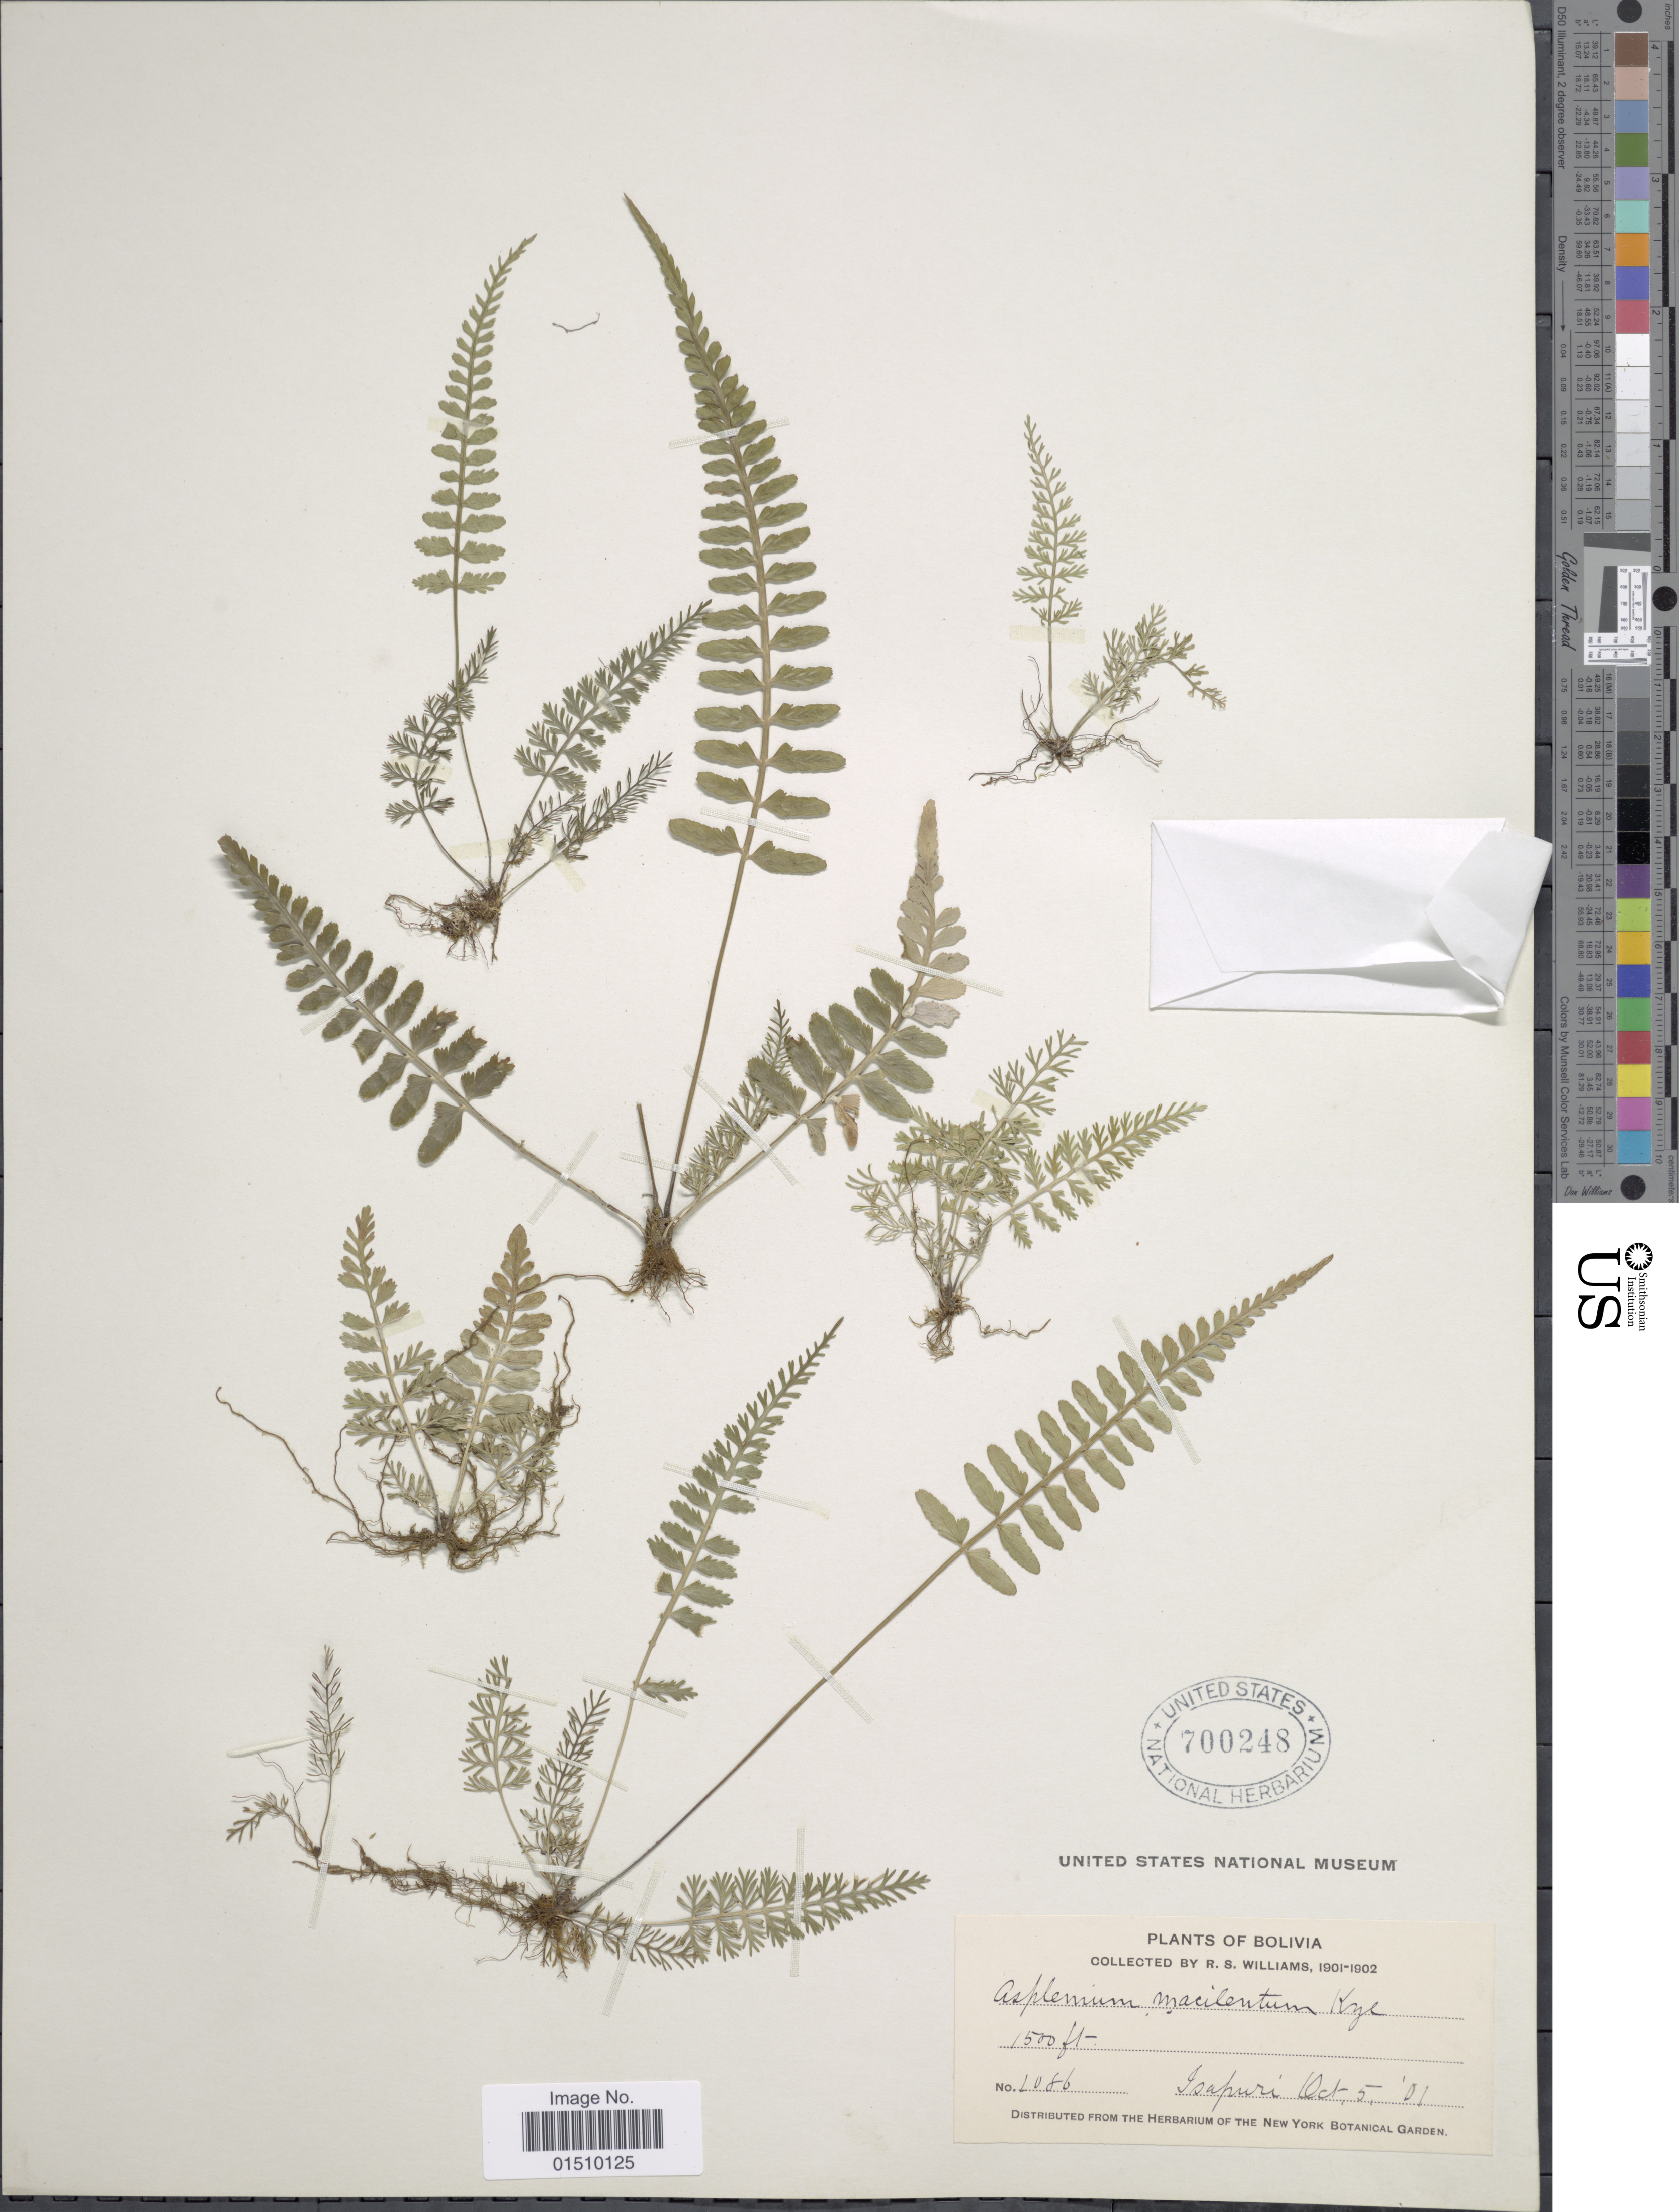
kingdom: Plantae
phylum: Tracheophyta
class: Polypodiopsida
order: Polypodiales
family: Aspleniaceae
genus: Asplenium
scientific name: Asplenium auritum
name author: Sw.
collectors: R. S. Williams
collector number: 1086*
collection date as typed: Oct. 5, 1901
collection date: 1901-10-05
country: Bolivia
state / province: La Páz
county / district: Larecaja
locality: Isupuri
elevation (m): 457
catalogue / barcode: US 700248